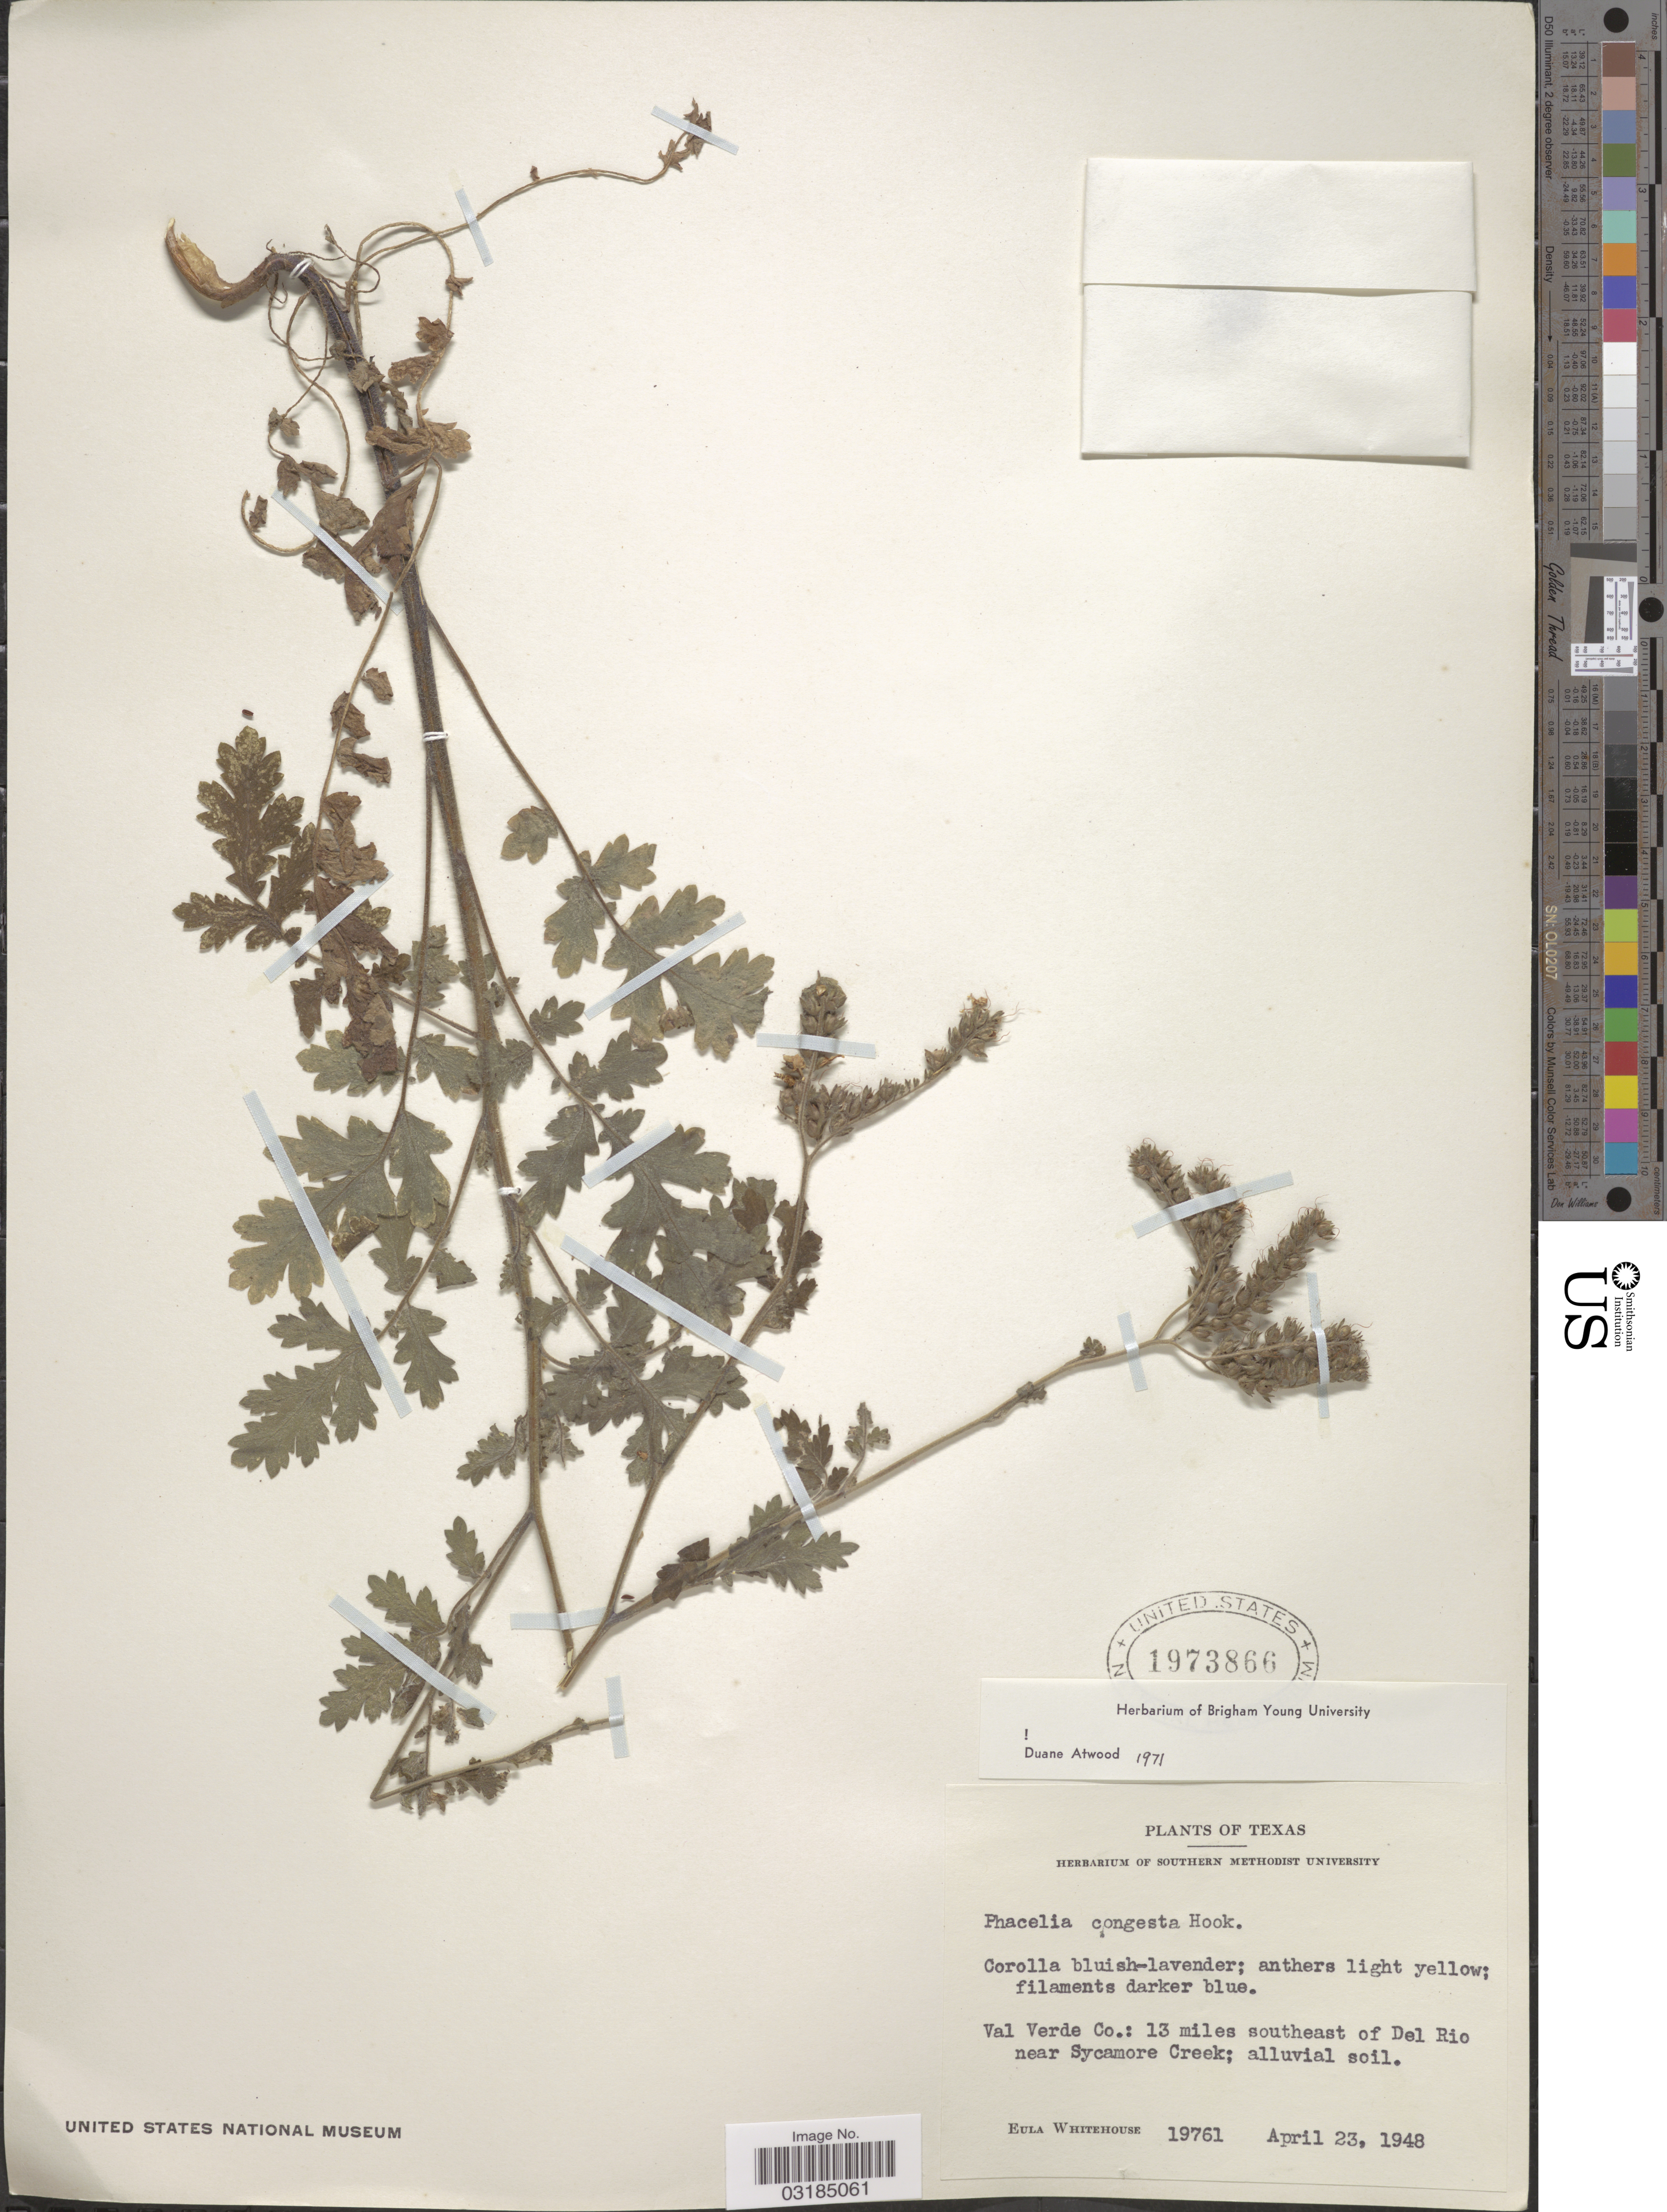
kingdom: Plantae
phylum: Tracheophyta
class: Magnoliopsida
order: Boraginales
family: Hydrophyllaceae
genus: Phacelia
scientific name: Phacelia congesta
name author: Hook.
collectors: E. Whitehouse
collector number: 19761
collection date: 1948-04-23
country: United States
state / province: Texas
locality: Val Verde Co.: 13 miles southeast of Del Rio near Sycamore Creek.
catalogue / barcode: US 1973866